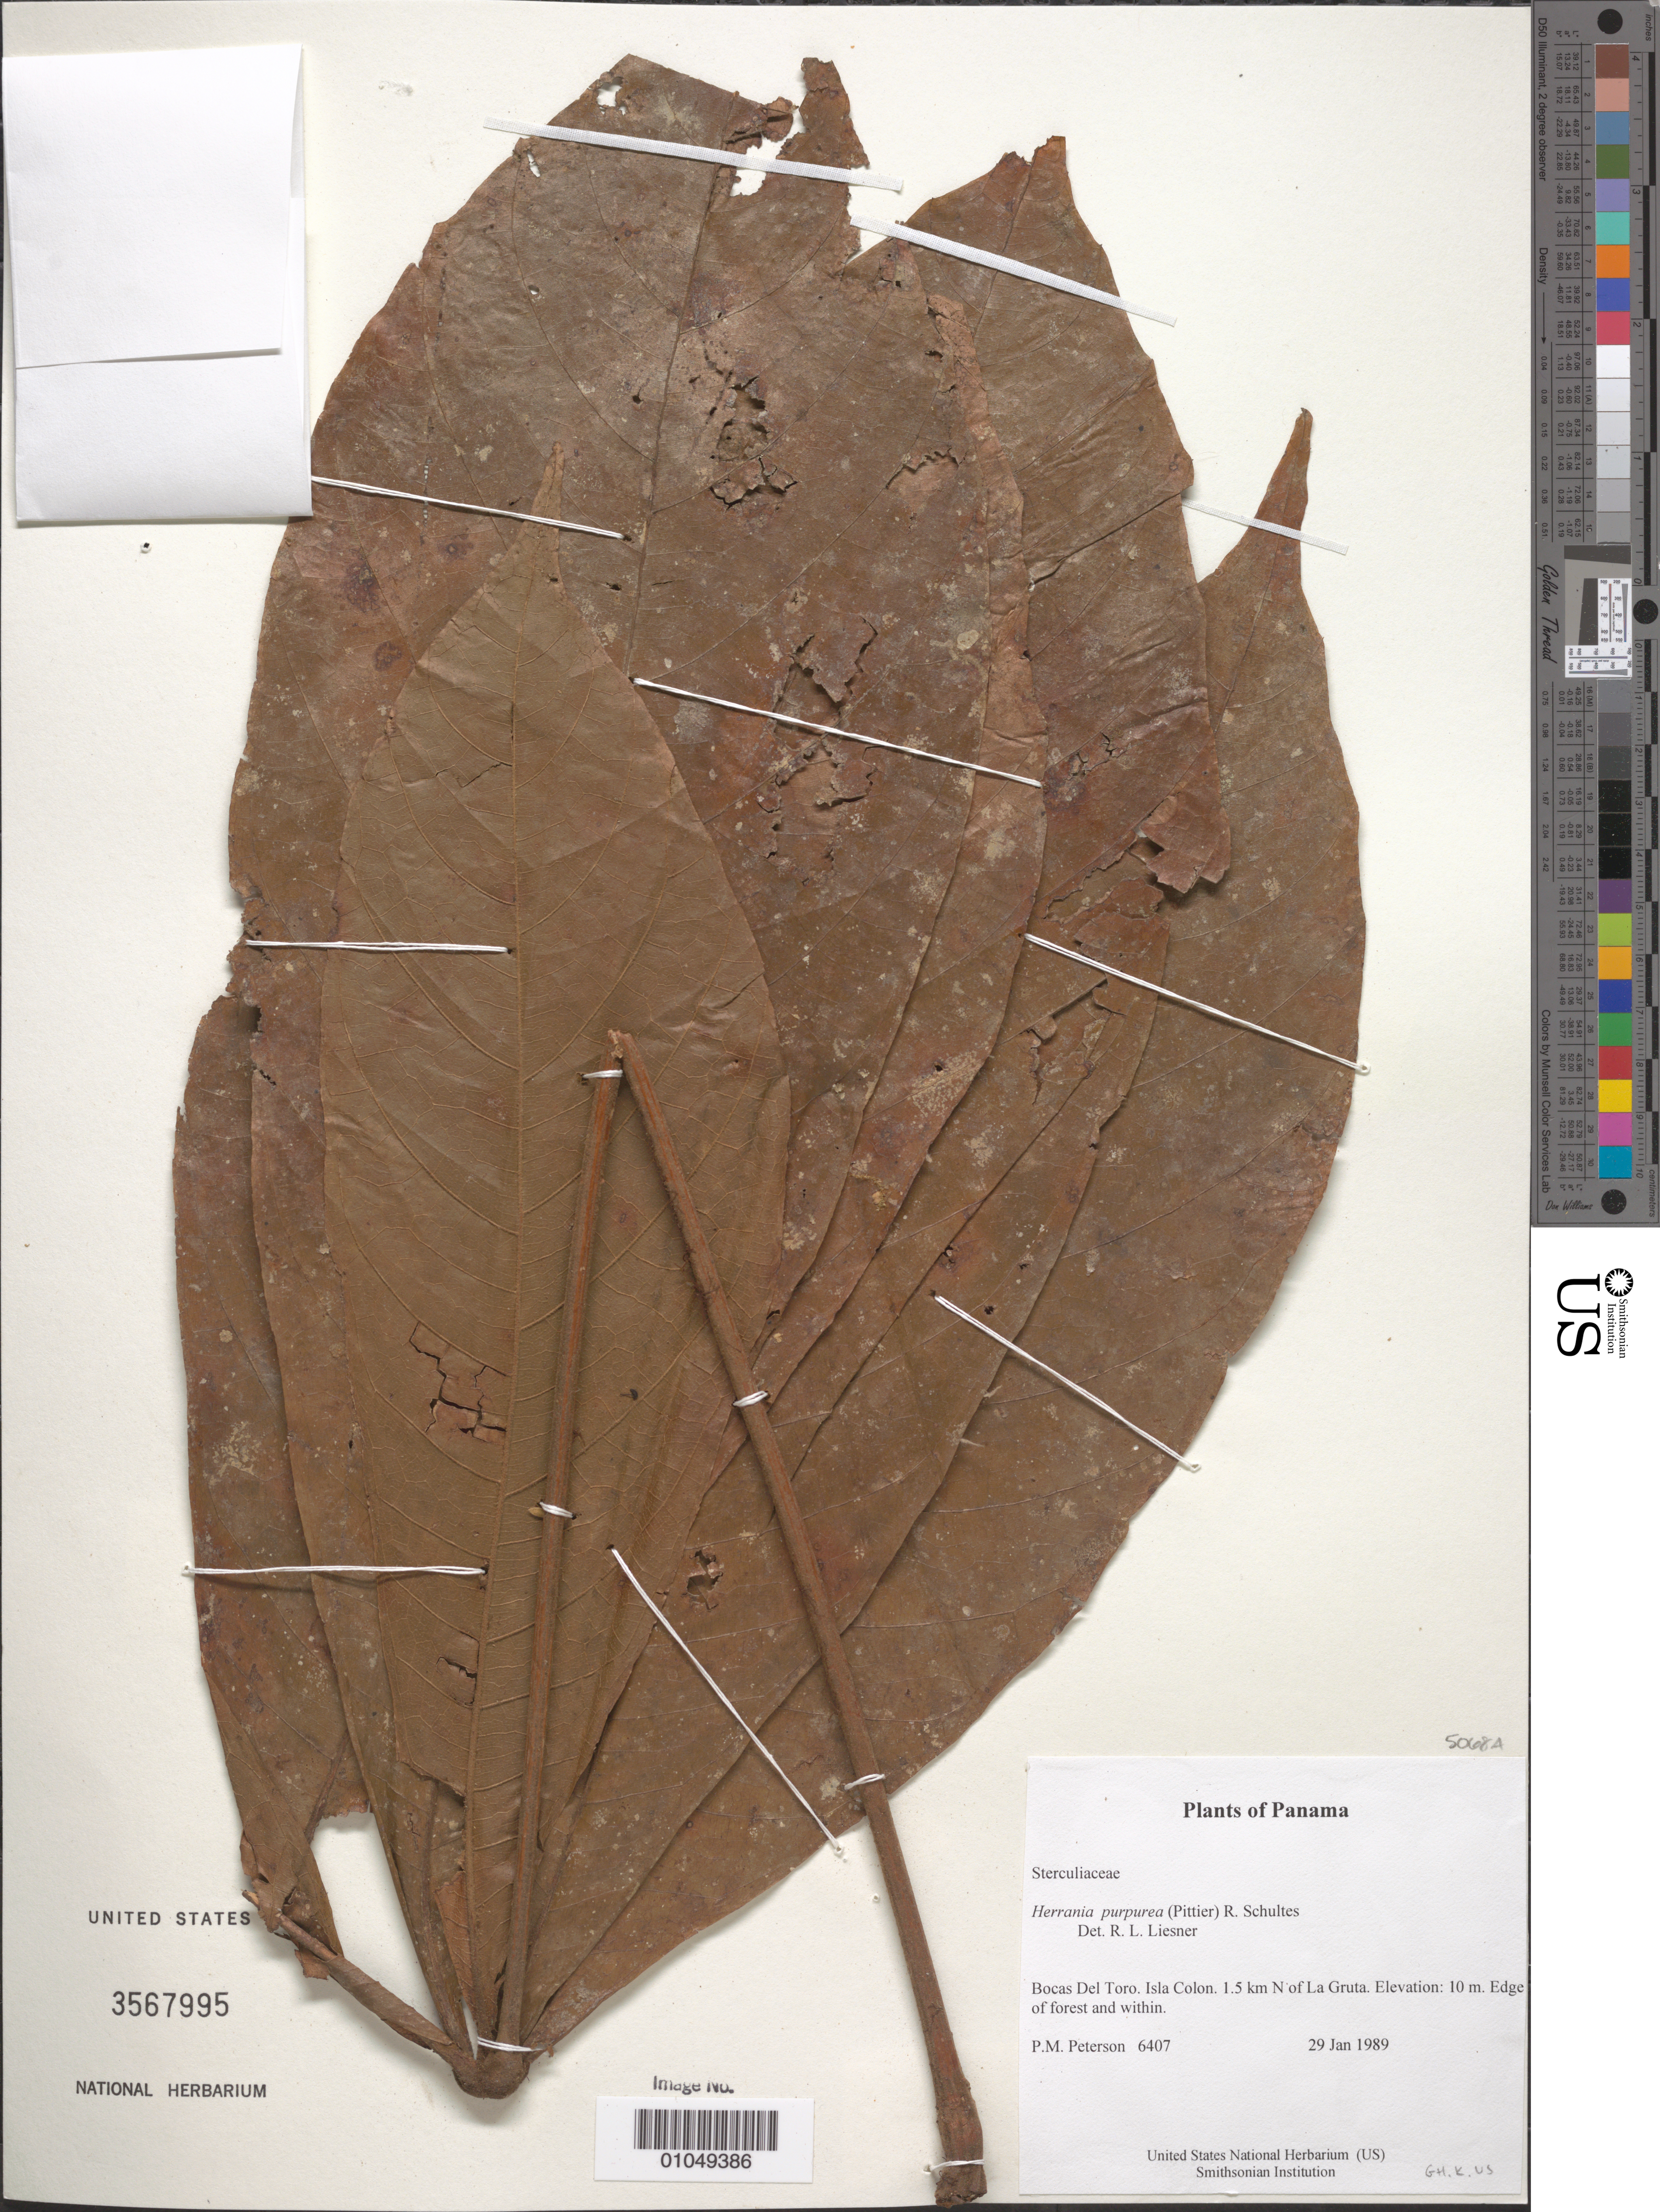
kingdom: Plantae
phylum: Tracheophyta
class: Magnoliopsida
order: Malvales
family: Malvaceae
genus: Theobroma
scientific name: Theobroma purpureum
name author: Pittier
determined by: Dorr, L. J., (BOT), Smithsonian Institution - National Museum of Natural History (UNITED STATES)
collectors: P. M. Peterson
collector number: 06407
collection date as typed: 29 Jan 1989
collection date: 1989-01-29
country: Panama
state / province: Bocas del Toro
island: Colón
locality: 1.5 km N of La Gruta.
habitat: Edge of forest and within.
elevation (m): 10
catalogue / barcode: US 3567995